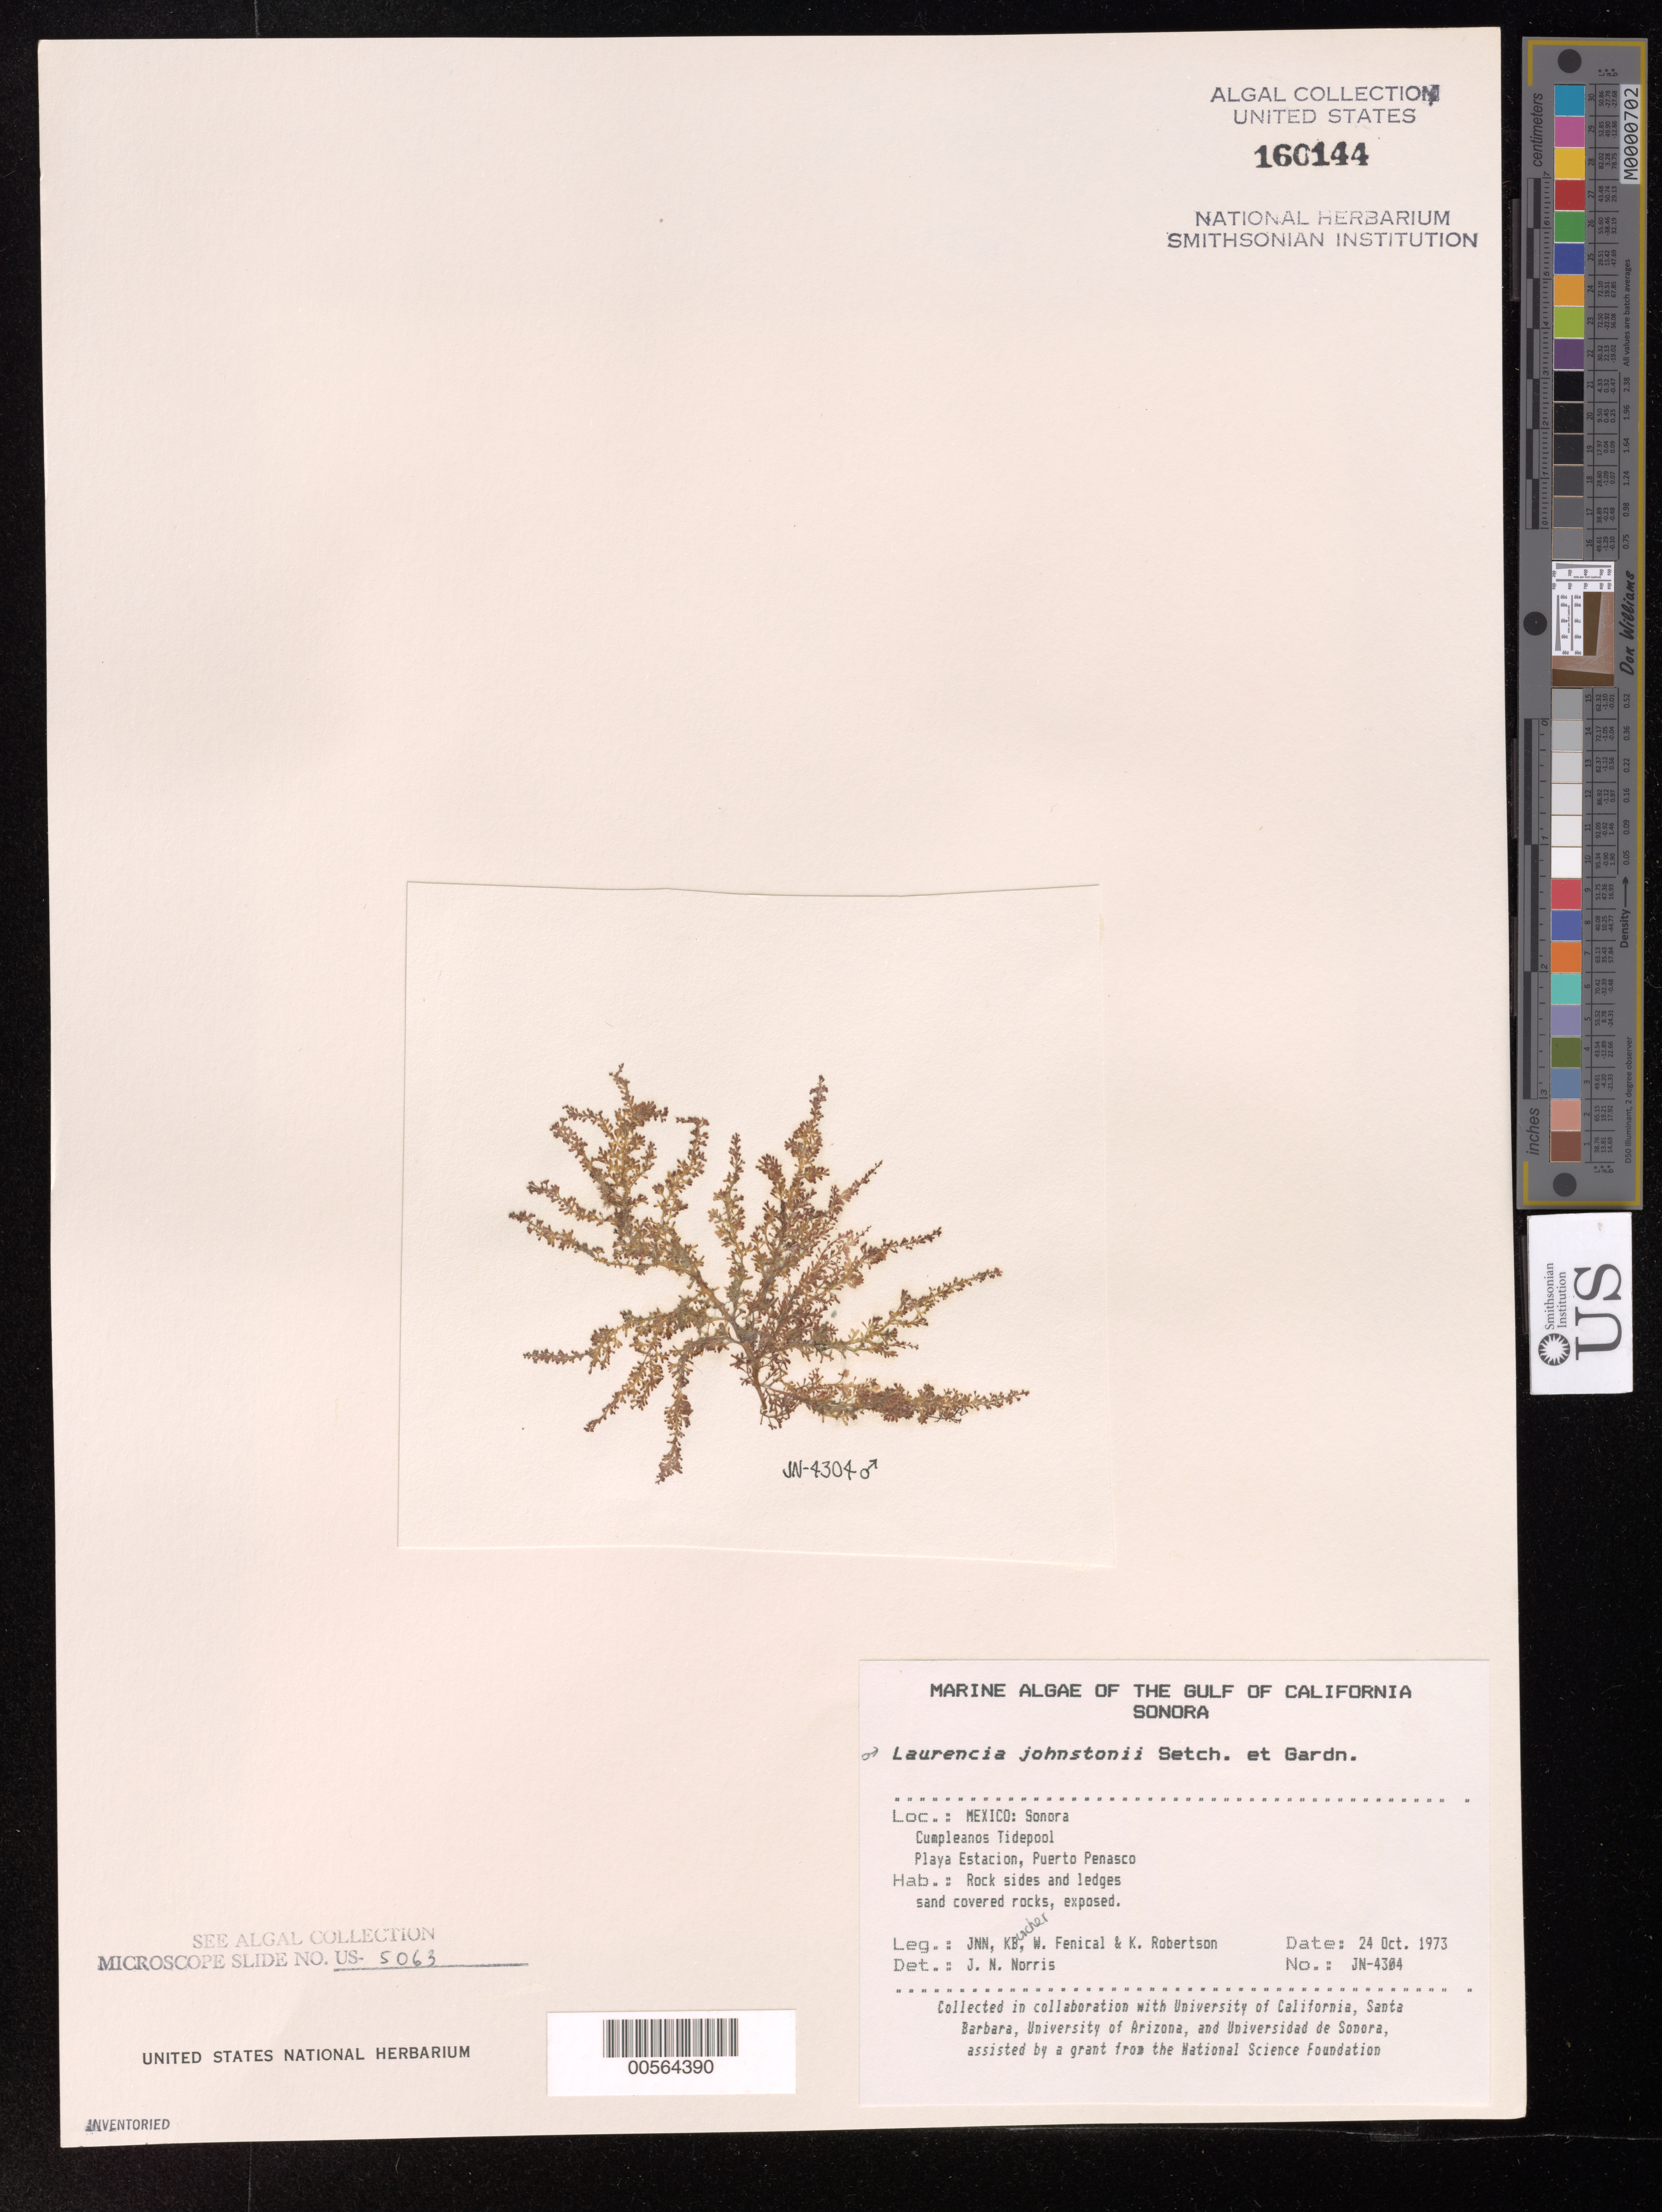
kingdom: Plantae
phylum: Rhodophyta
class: Florideophyceae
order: Ceramiales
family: Rhodomelaceae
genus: Laurencia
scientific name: Laurencia johnstonii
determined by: Norris, James N.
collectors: J. N. Norris, K. E. Bucher, W. Fenical & K. Robertson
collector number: JN-4304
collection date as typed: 24 Oct 1973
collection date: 1973-10-24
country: Mexico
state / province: Sonora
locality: Playa Estacion, Puerto Penasco, Cumpleanos Tide Pool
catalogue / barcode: US 160144